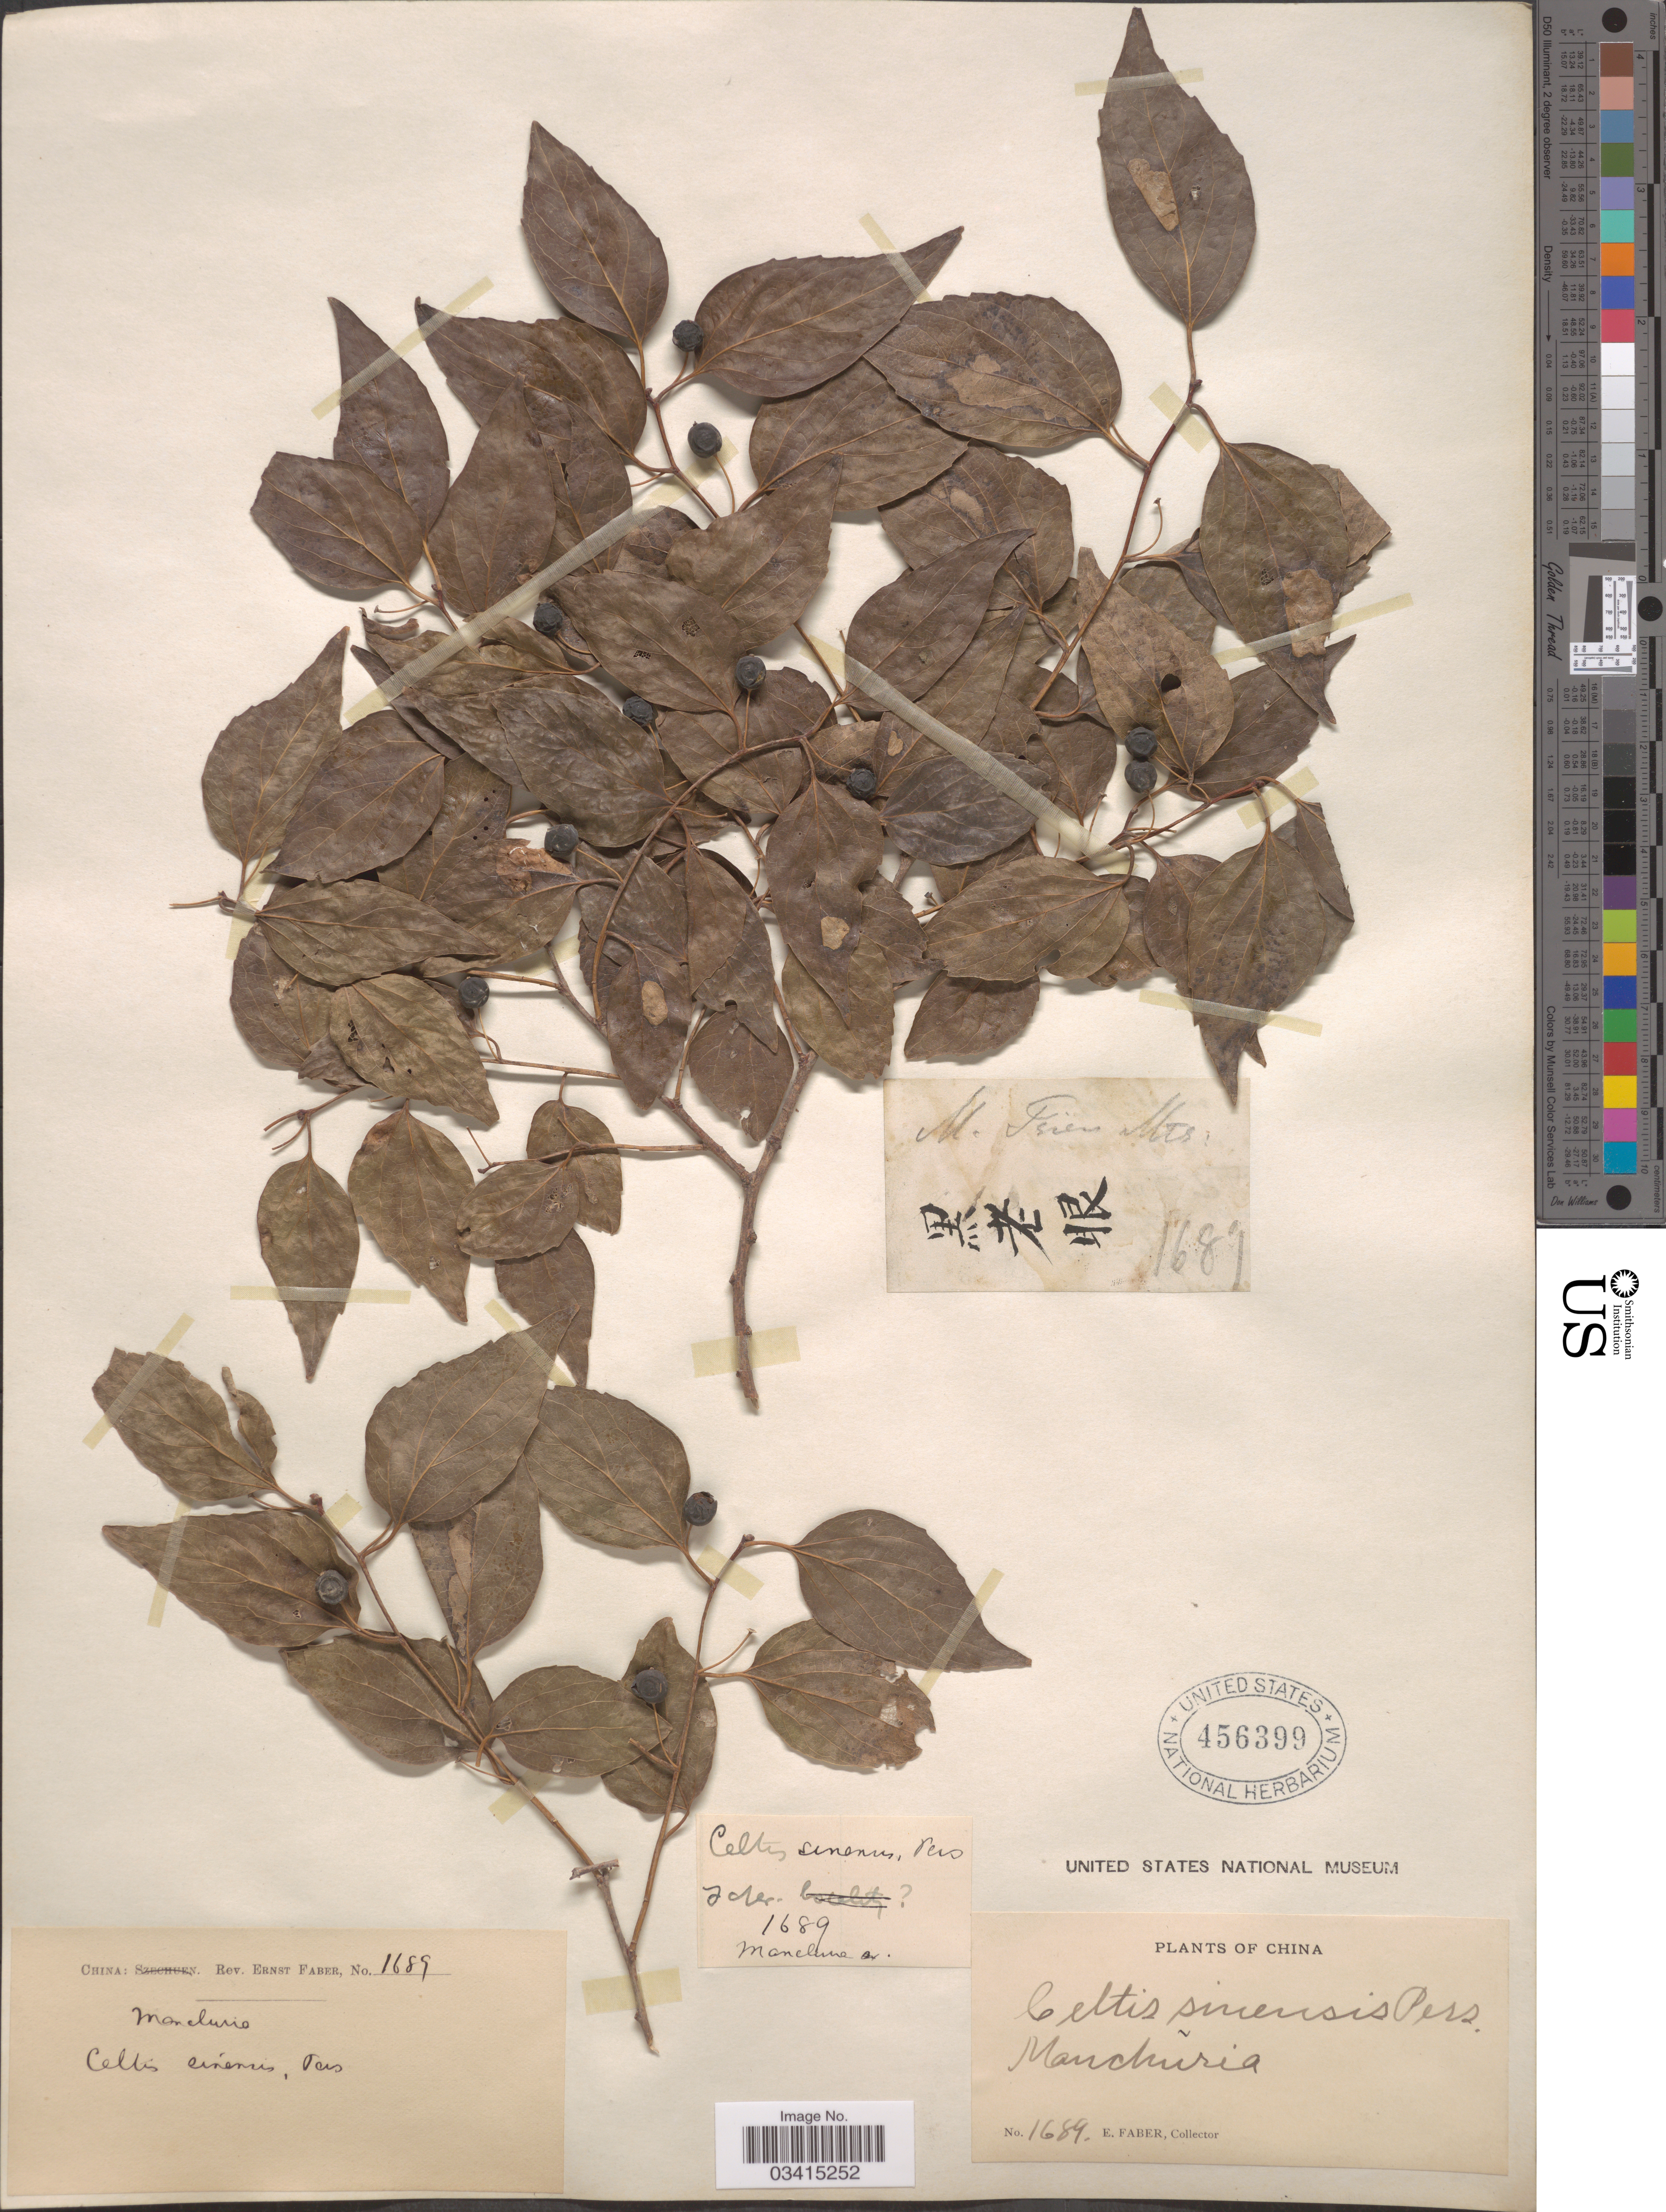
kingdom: Plantae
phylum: Tracheophyta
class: Magnoliopsida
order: Rosales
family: Cannabaceae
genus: Celtis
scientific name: Celtis sinensis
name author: Pers.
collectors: E. Faber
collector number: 1689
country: China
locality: Manchuria.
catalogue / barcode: US 456399